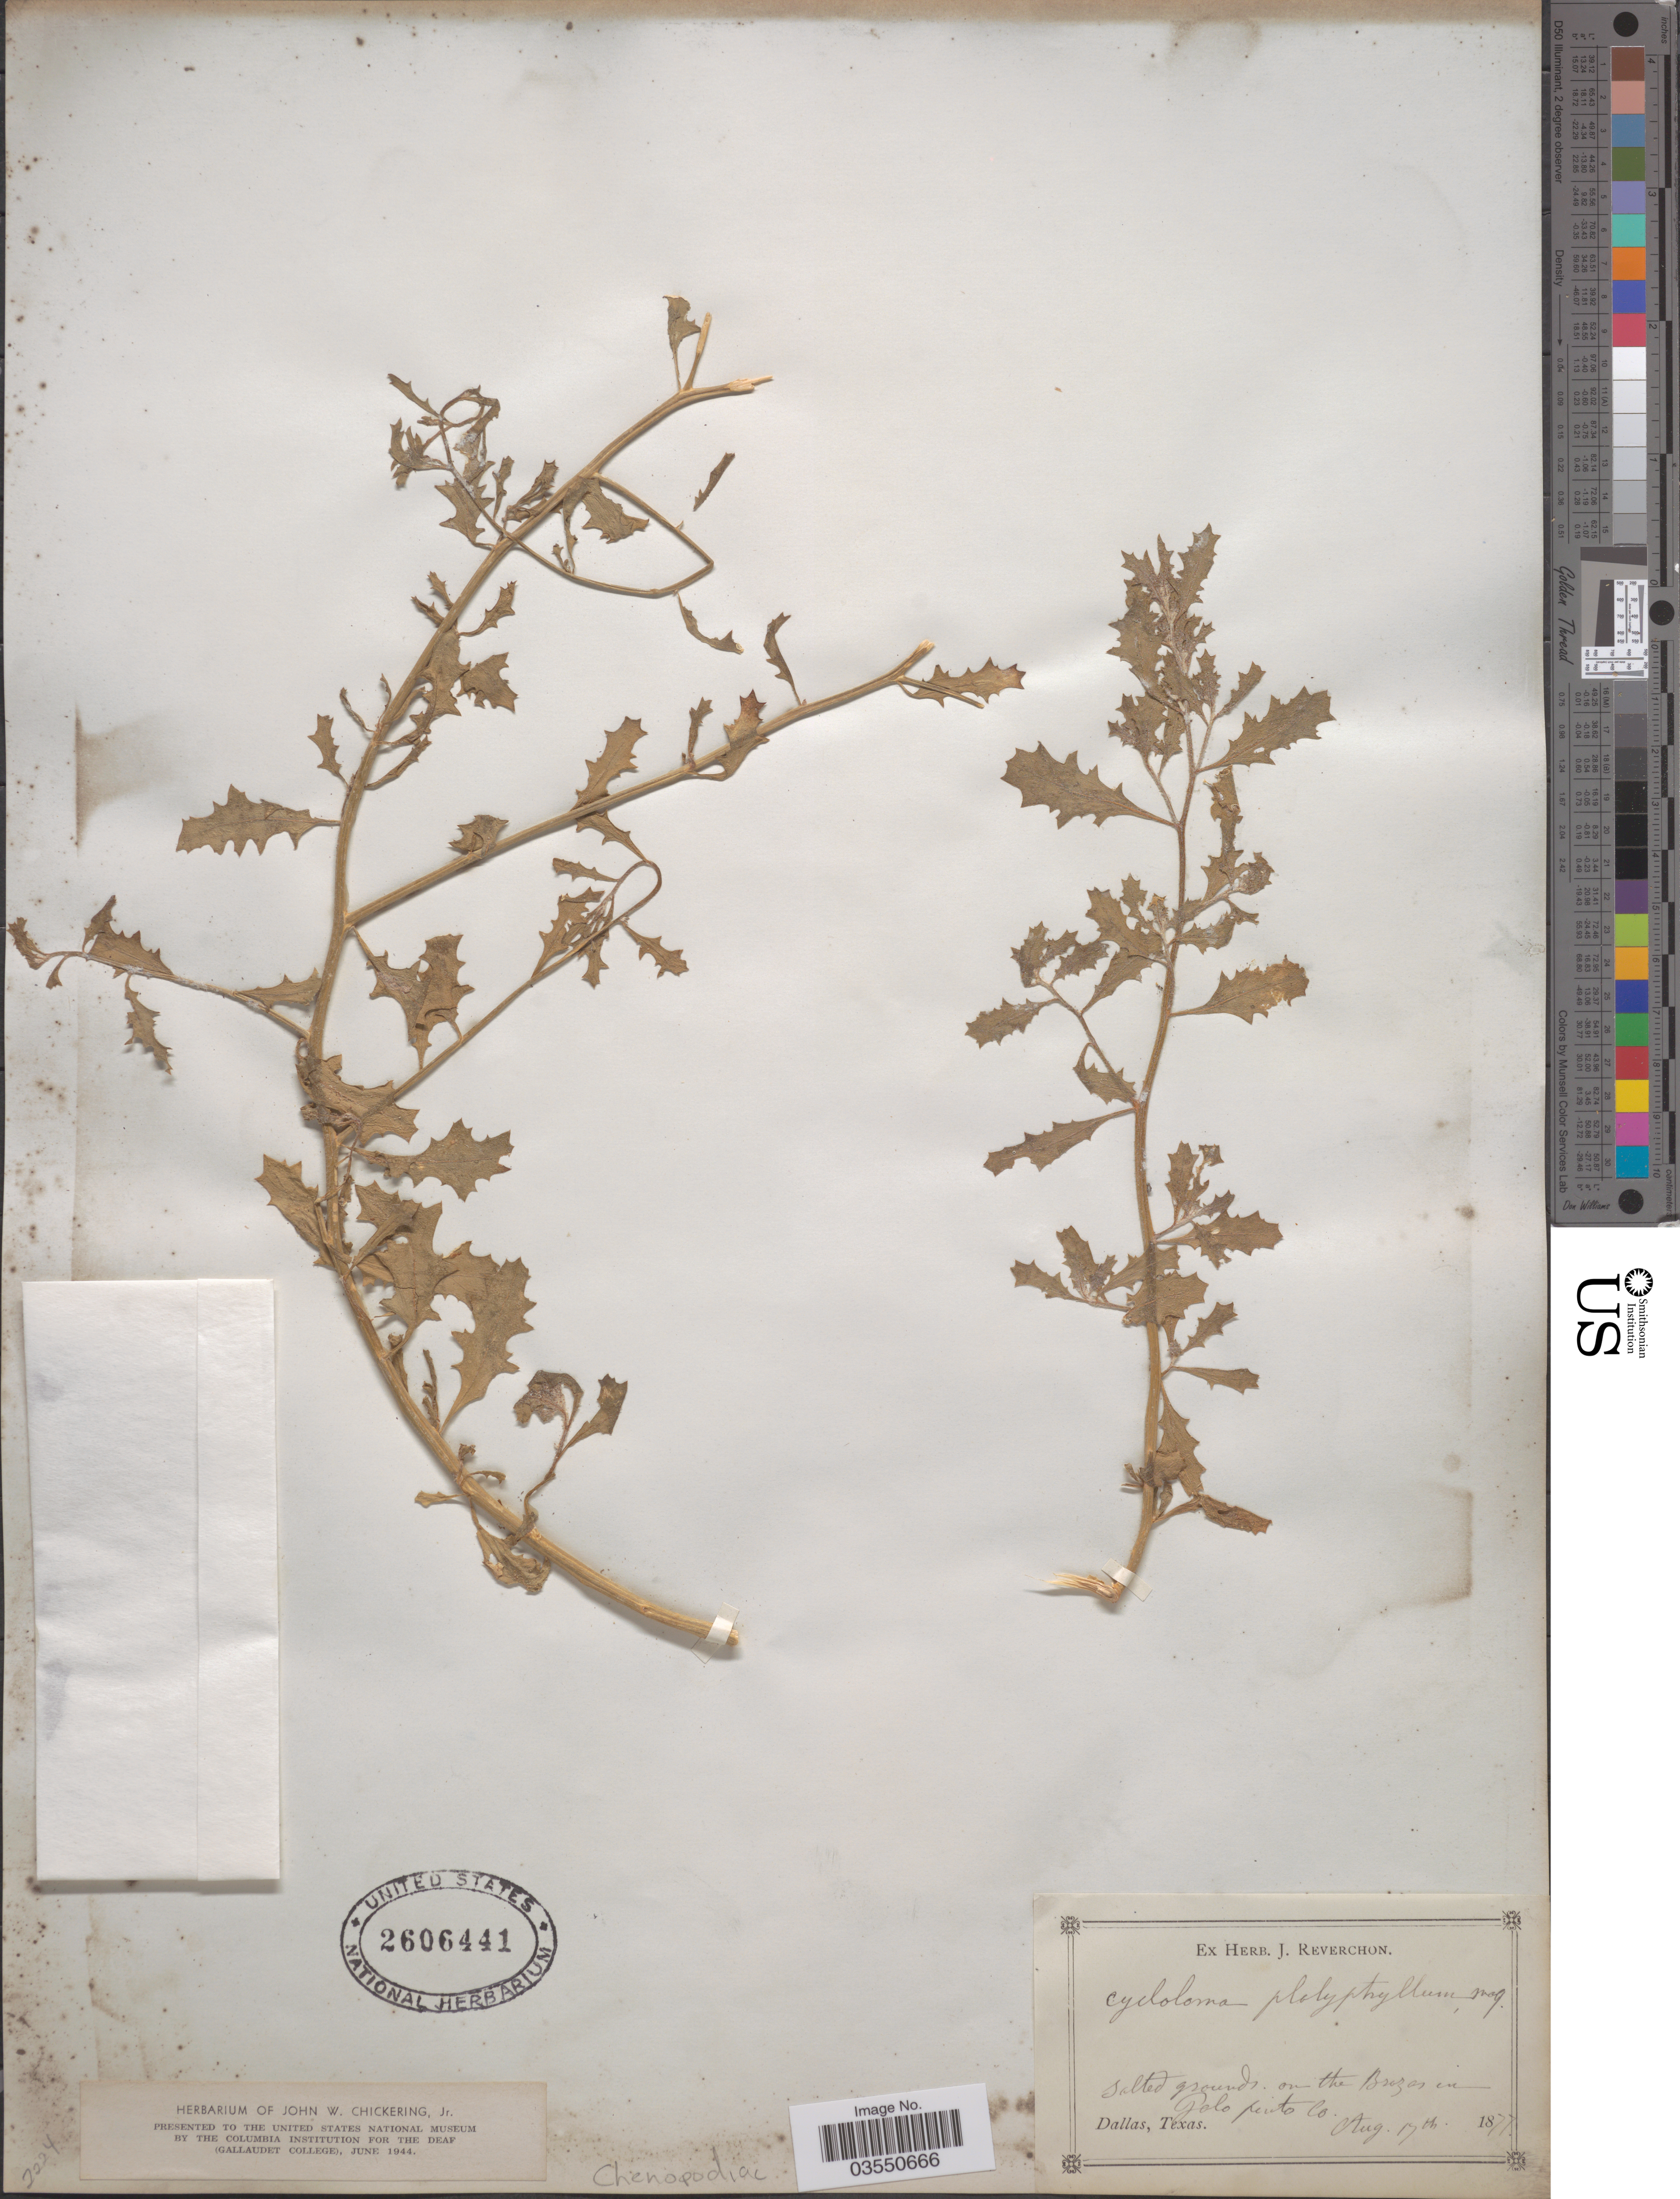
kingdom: Plantae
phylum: Tracheophyta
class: Magnoliopsida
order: Caryophyllales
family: Amaranthaceae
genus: Dysphania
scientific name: Dysphania atriplicifolia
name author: (Spreng.) G. Kadereit et al.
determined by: U.S. National Herbarium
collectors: ex herb. J. Reverchon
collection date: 1877-08-17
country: United States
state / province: Texas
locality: Salted grounds on the Brazos in Palo pinto Co.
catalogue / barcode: US 2606441